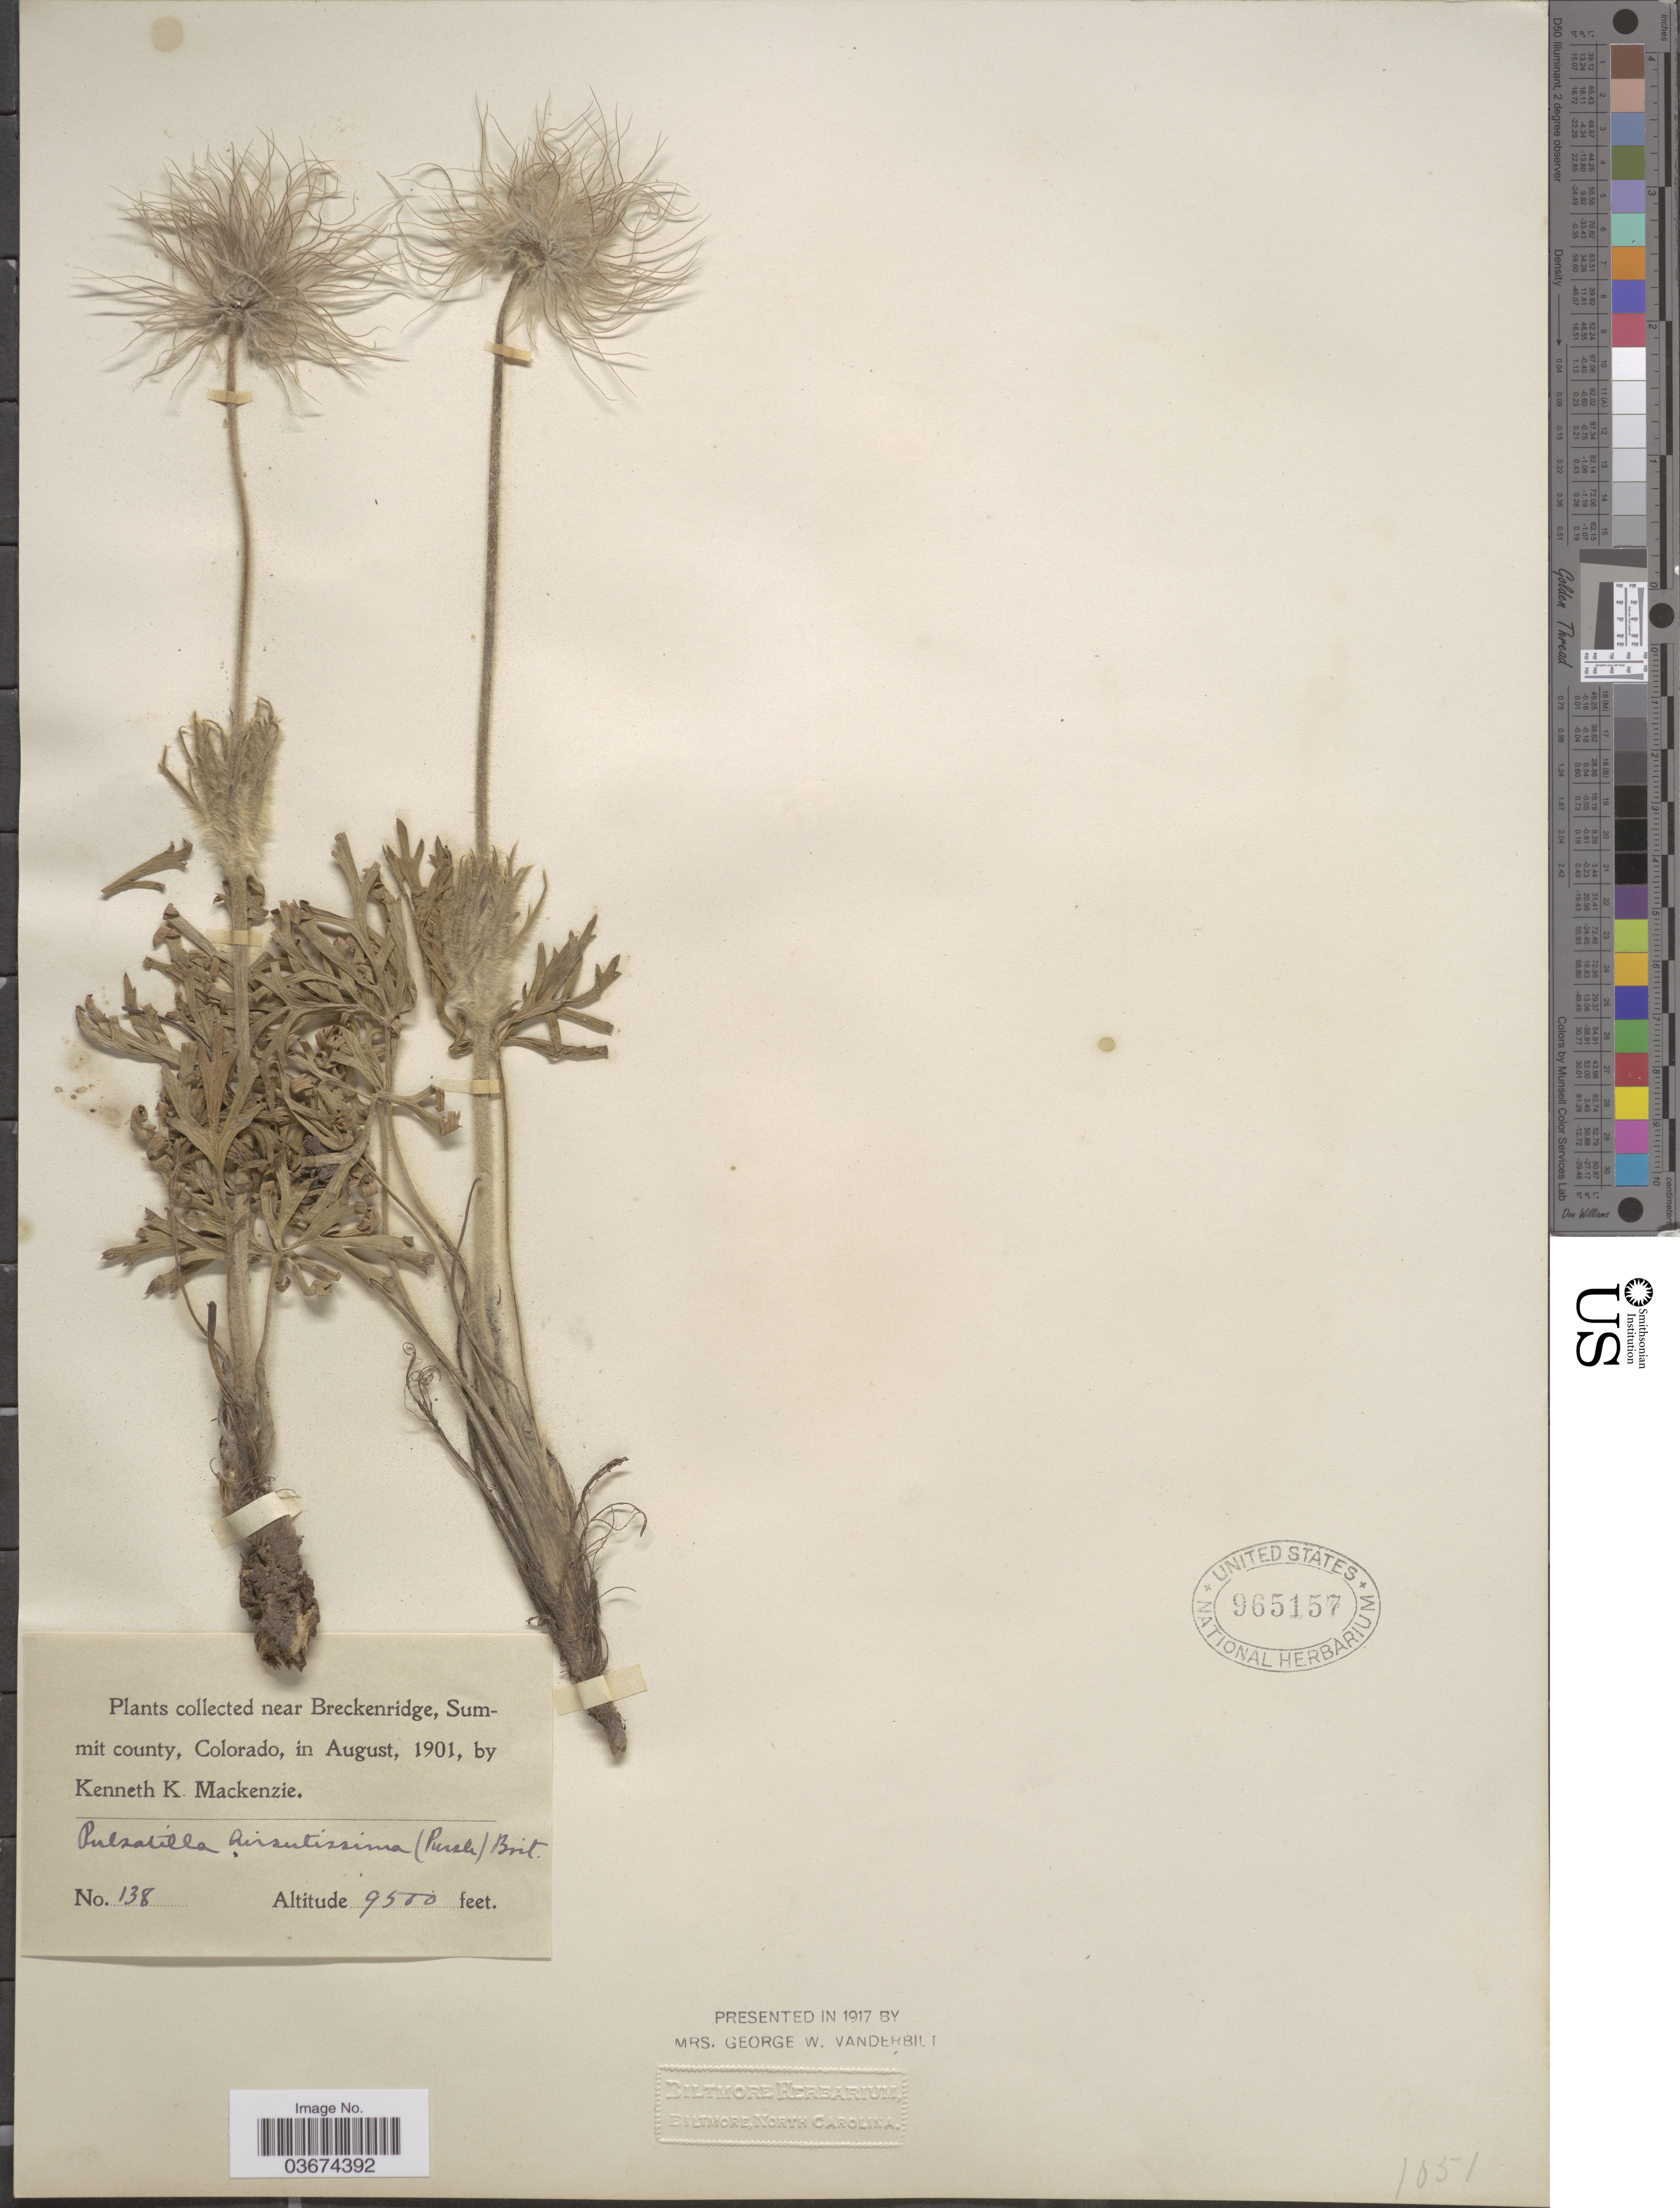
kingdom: Plantae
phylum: Tracheophyta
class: Magnoliopsida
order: Ranunculales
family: Ranunculaceae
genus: Pulsatilla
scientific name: Pulsatilla nuttalliana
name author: (DC.) Bercht. & J. Presl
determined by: Strong, Mark T., (BOT), Smithsonian Institution - National Museum of Natural History (UNITED STATES)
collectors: K. K. Mackenzie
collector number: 138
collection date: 1901-08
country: United States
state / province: Colorado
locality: Near Breckenridge, Summit county.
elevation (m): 2896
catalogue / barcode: US 965157